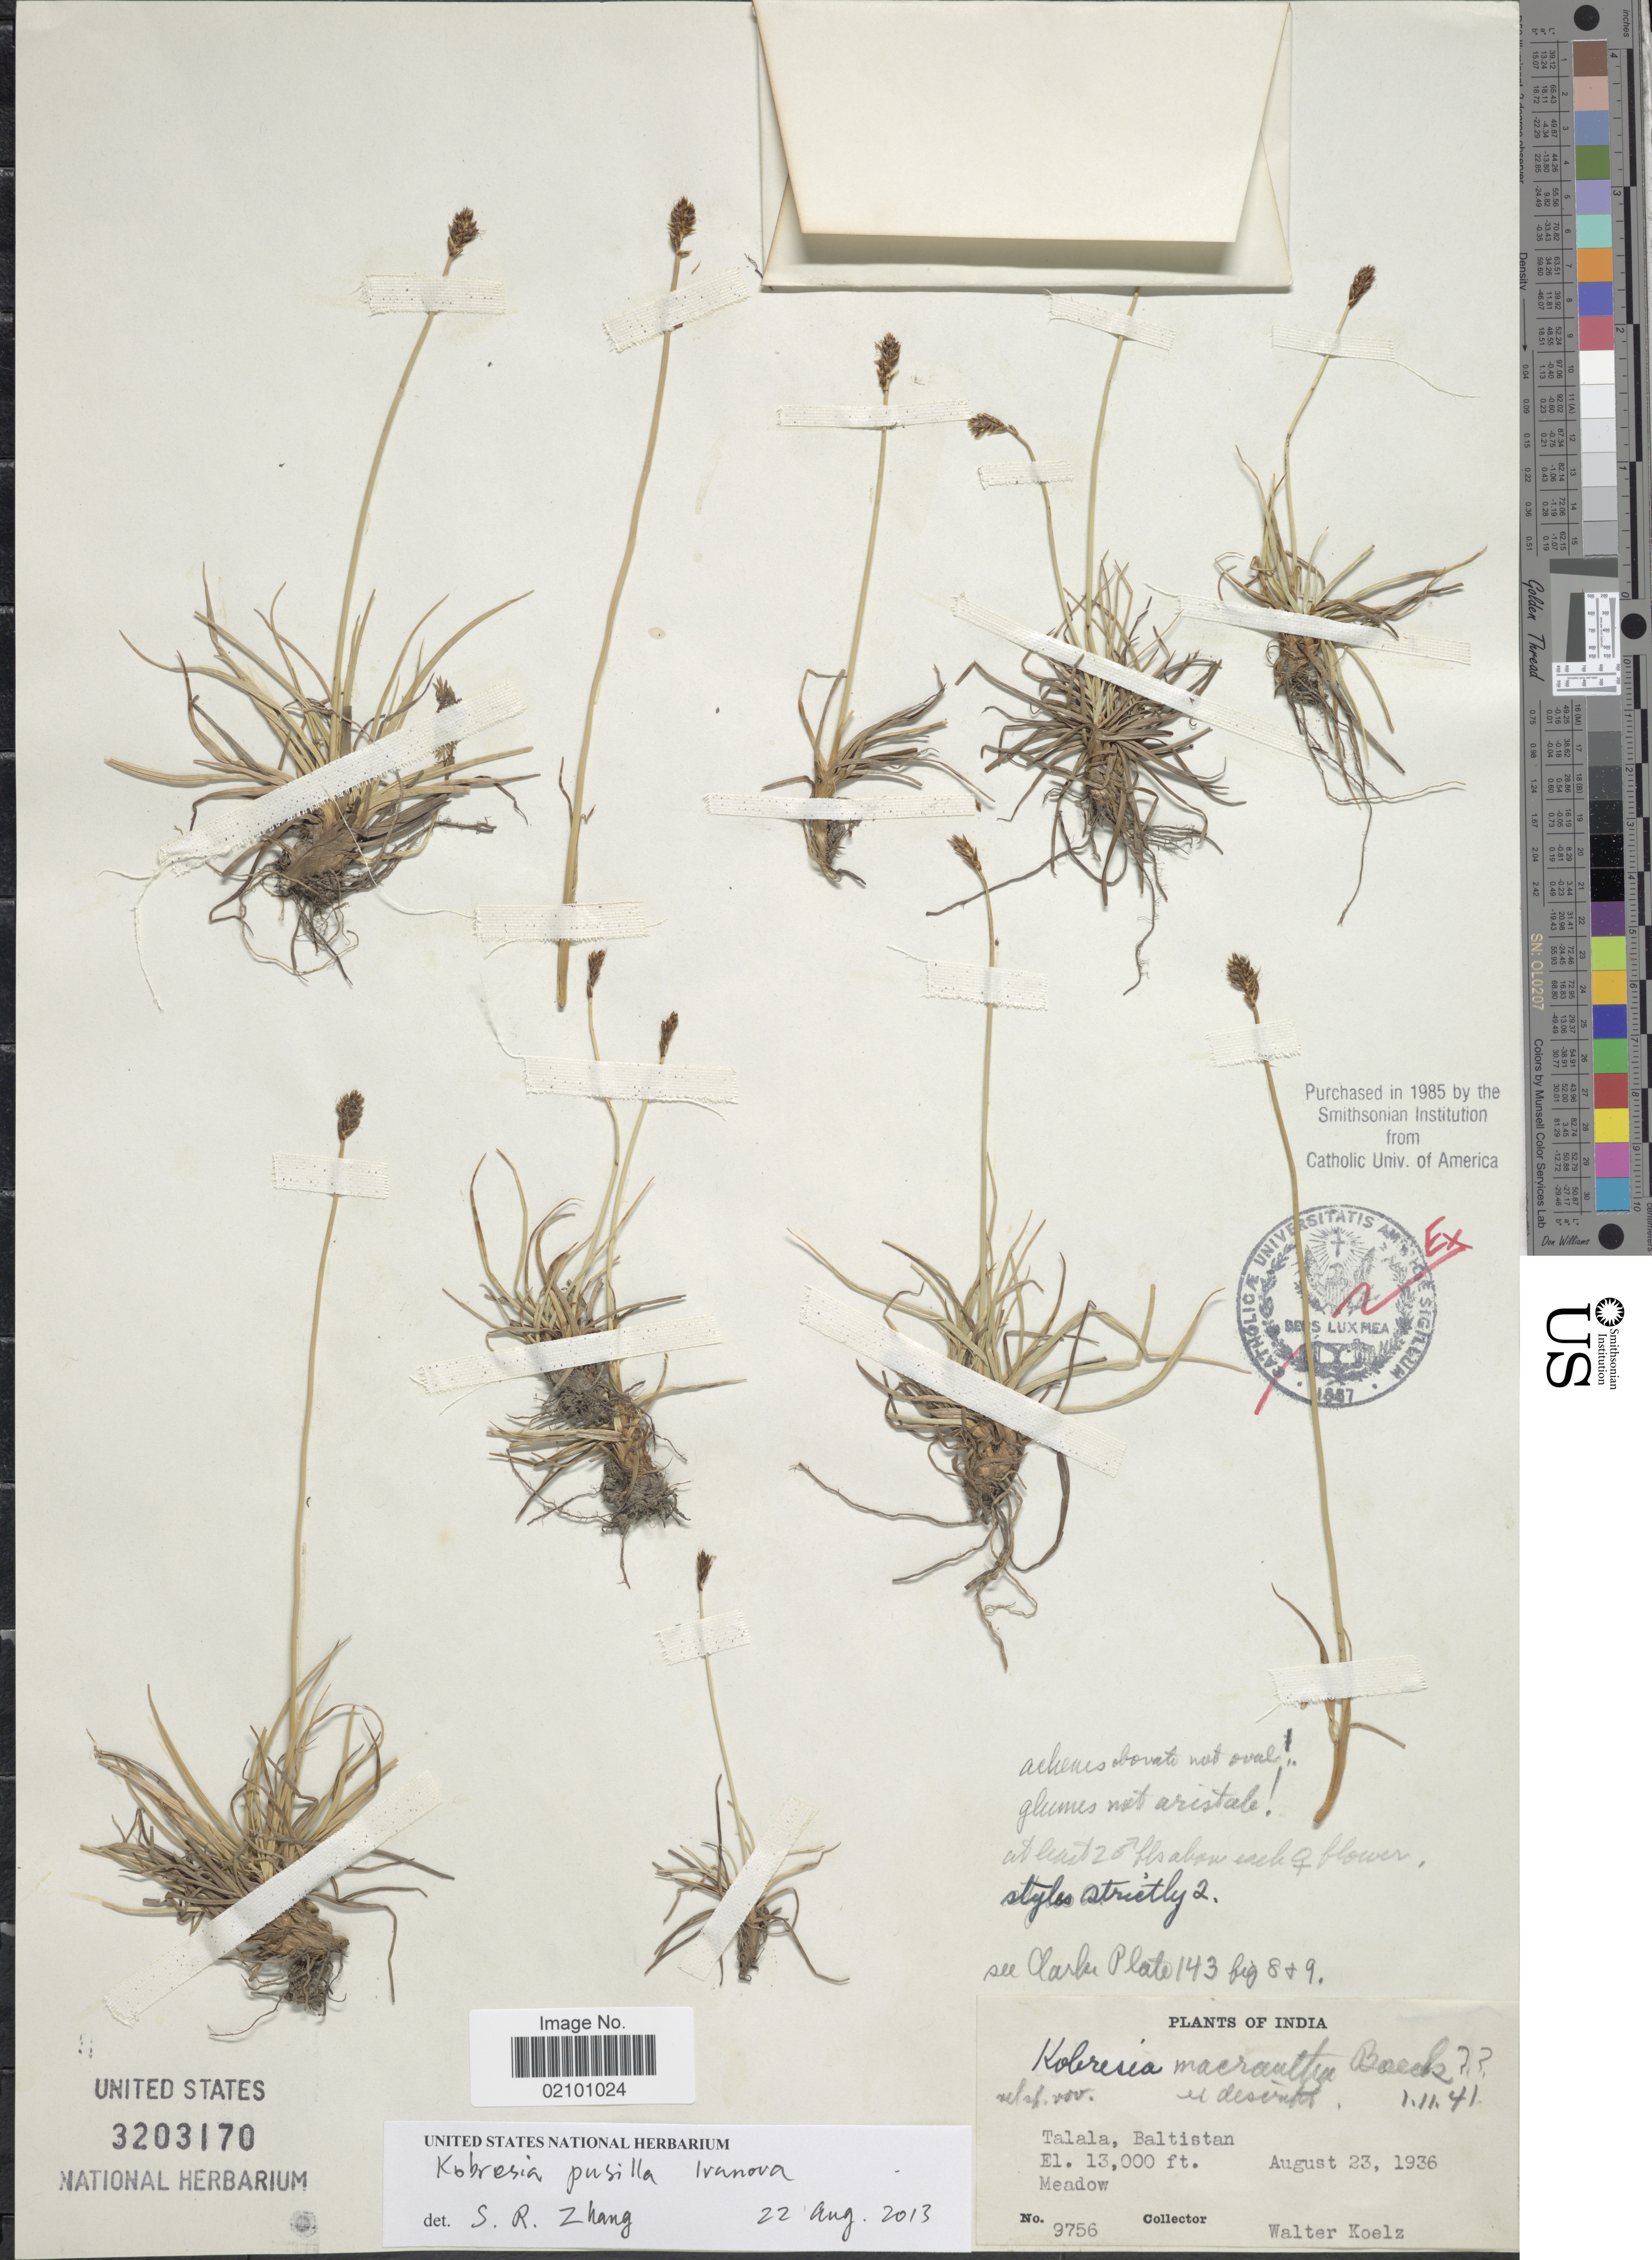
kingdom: Plantae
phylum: Tracheophyta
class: Liliopsida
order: Poales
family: Cyperaceae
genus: Carex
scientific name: Carex coninux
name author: (F.T. Wang & Tang) S.R. Zhang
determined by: Strong, M. T., (US), Smithsonian Institution - National Museum of Natural History (UNITED STATES)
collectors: W. N. Koelz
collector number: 9756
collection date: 1936-08-23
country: India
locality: Talala, Baltistan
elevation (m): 3962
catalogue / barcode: US 3203170